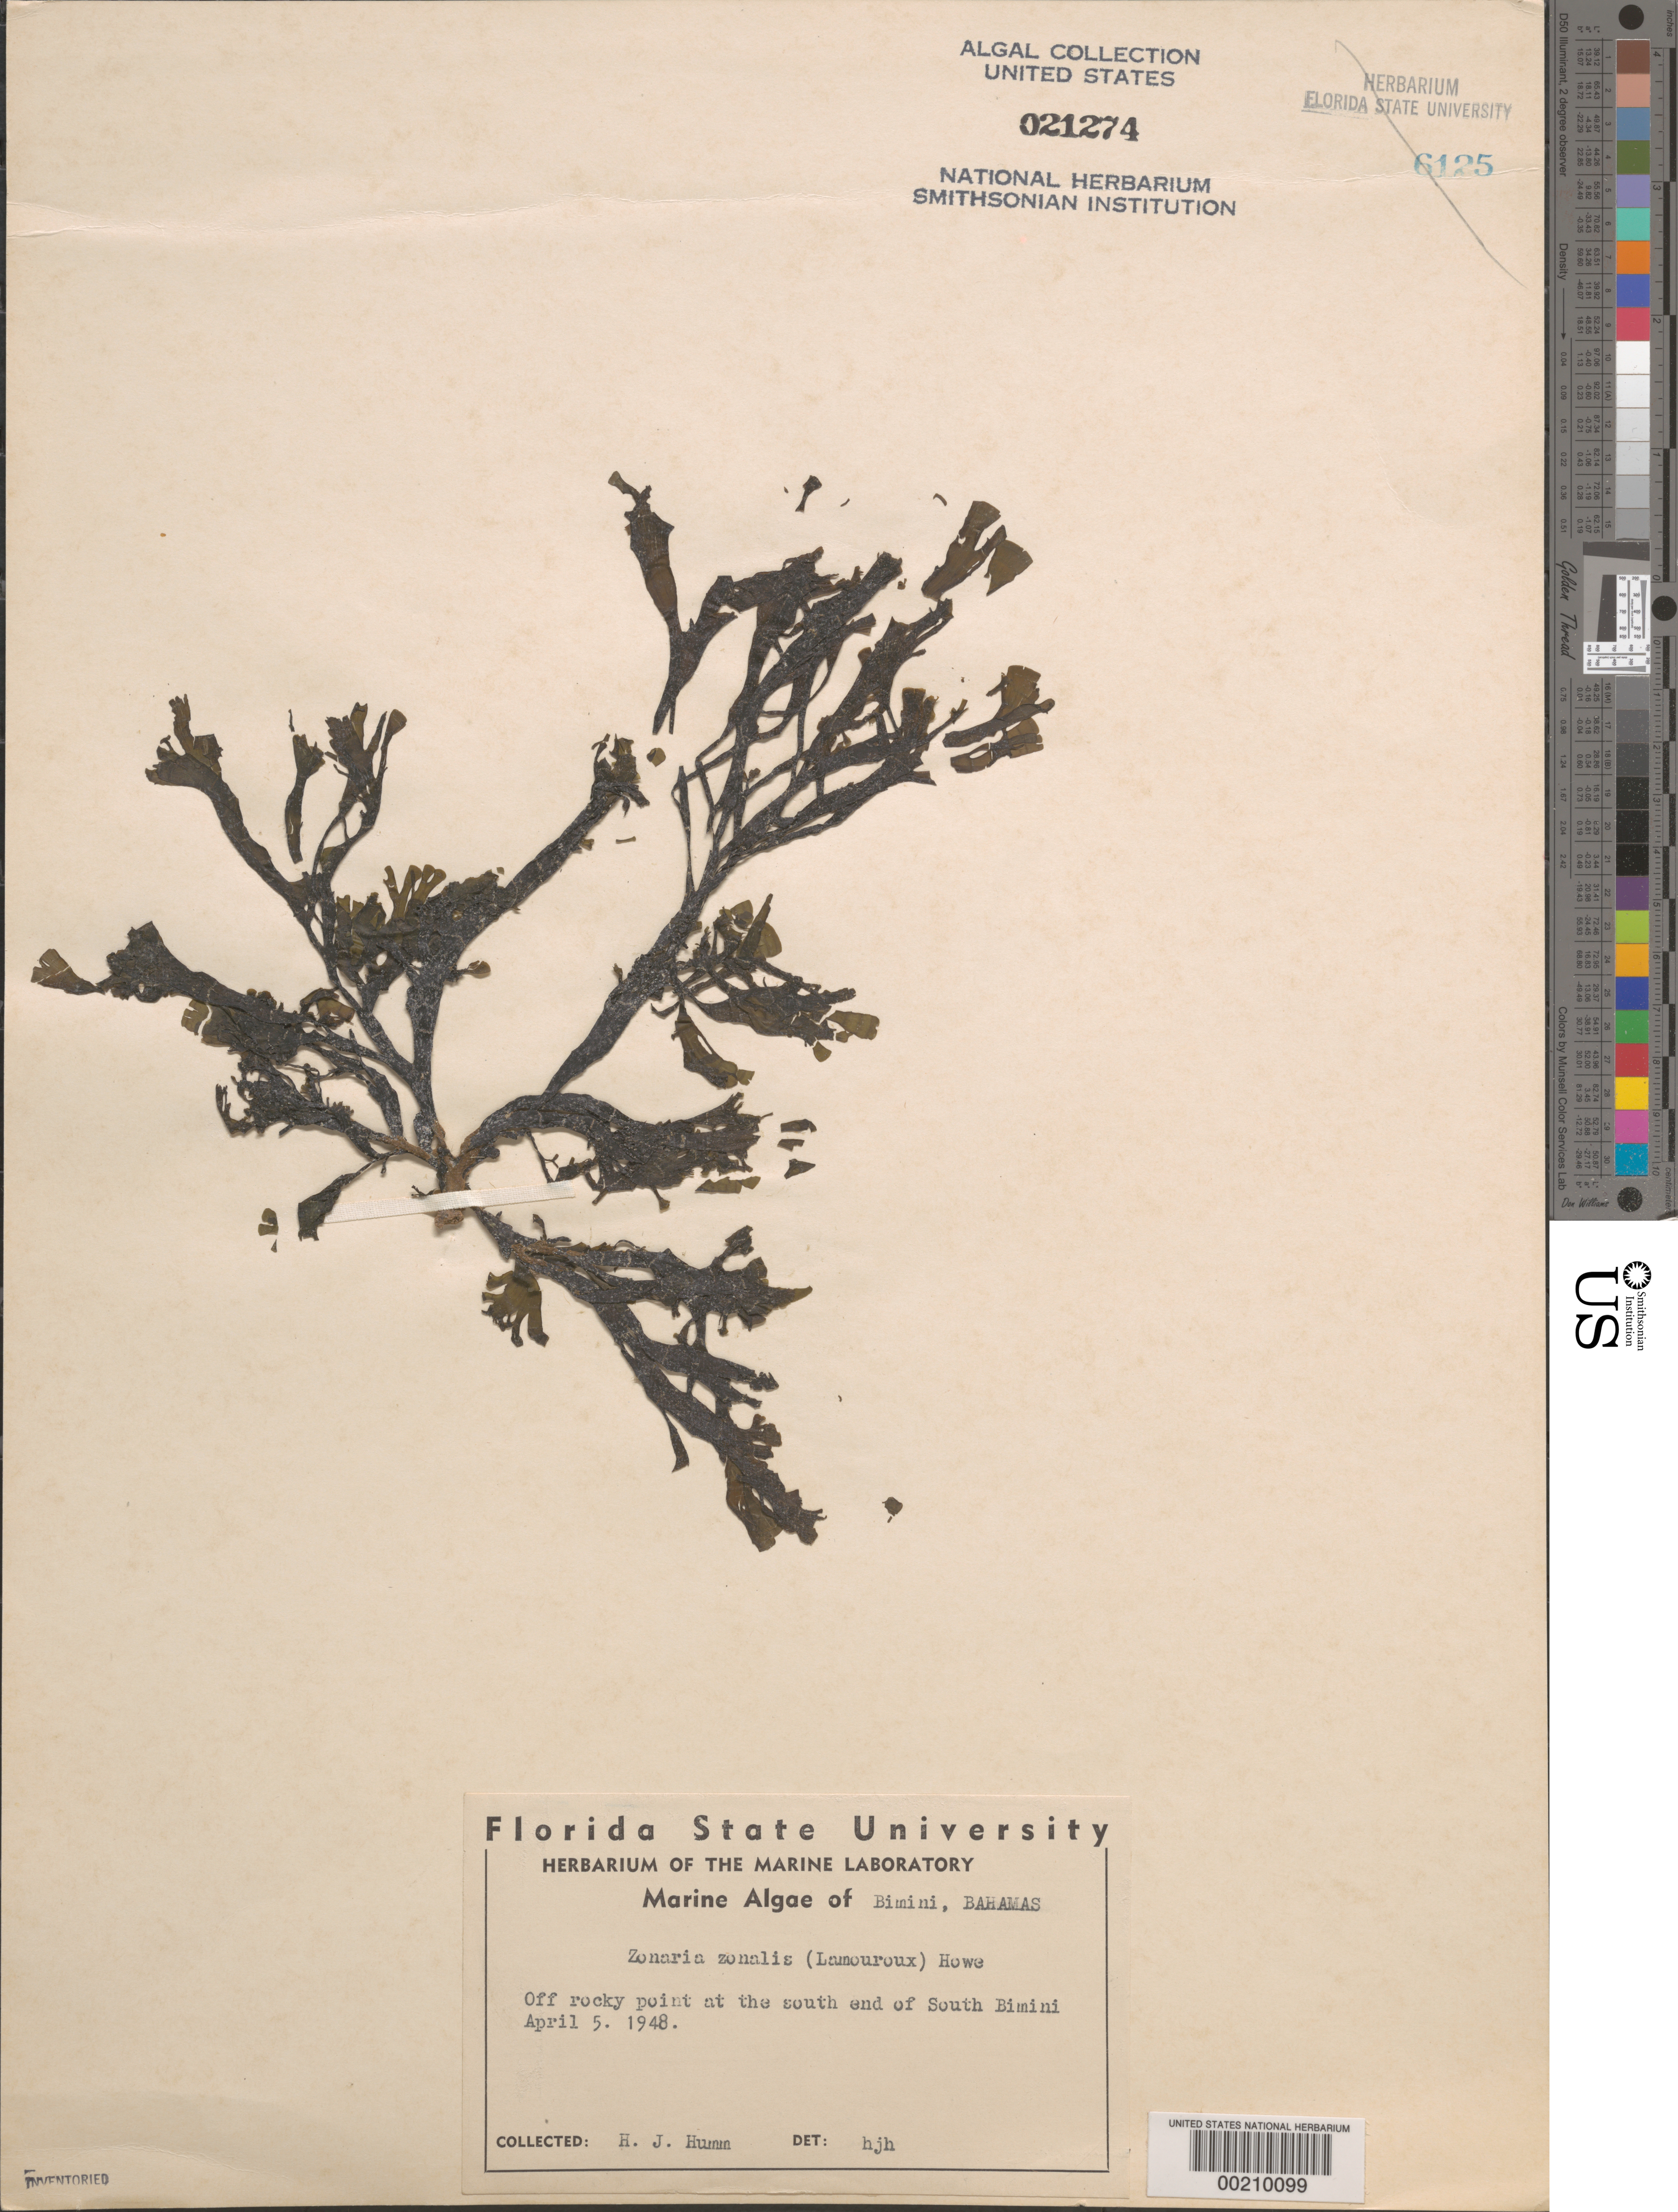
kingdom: Chromista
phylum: Ochrophyta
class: Phaeophyceae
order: Dictyotales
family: Dictyotaceae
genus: Stypopodium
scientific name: Stypopodium zonale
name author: (J.V.Lamouroux) Papenf.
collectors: H. J. Humm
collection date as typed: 05 Apr 1948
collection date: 1948-04-05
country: Bahamas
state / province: Biminis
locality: South bimini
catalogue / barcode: US 21274